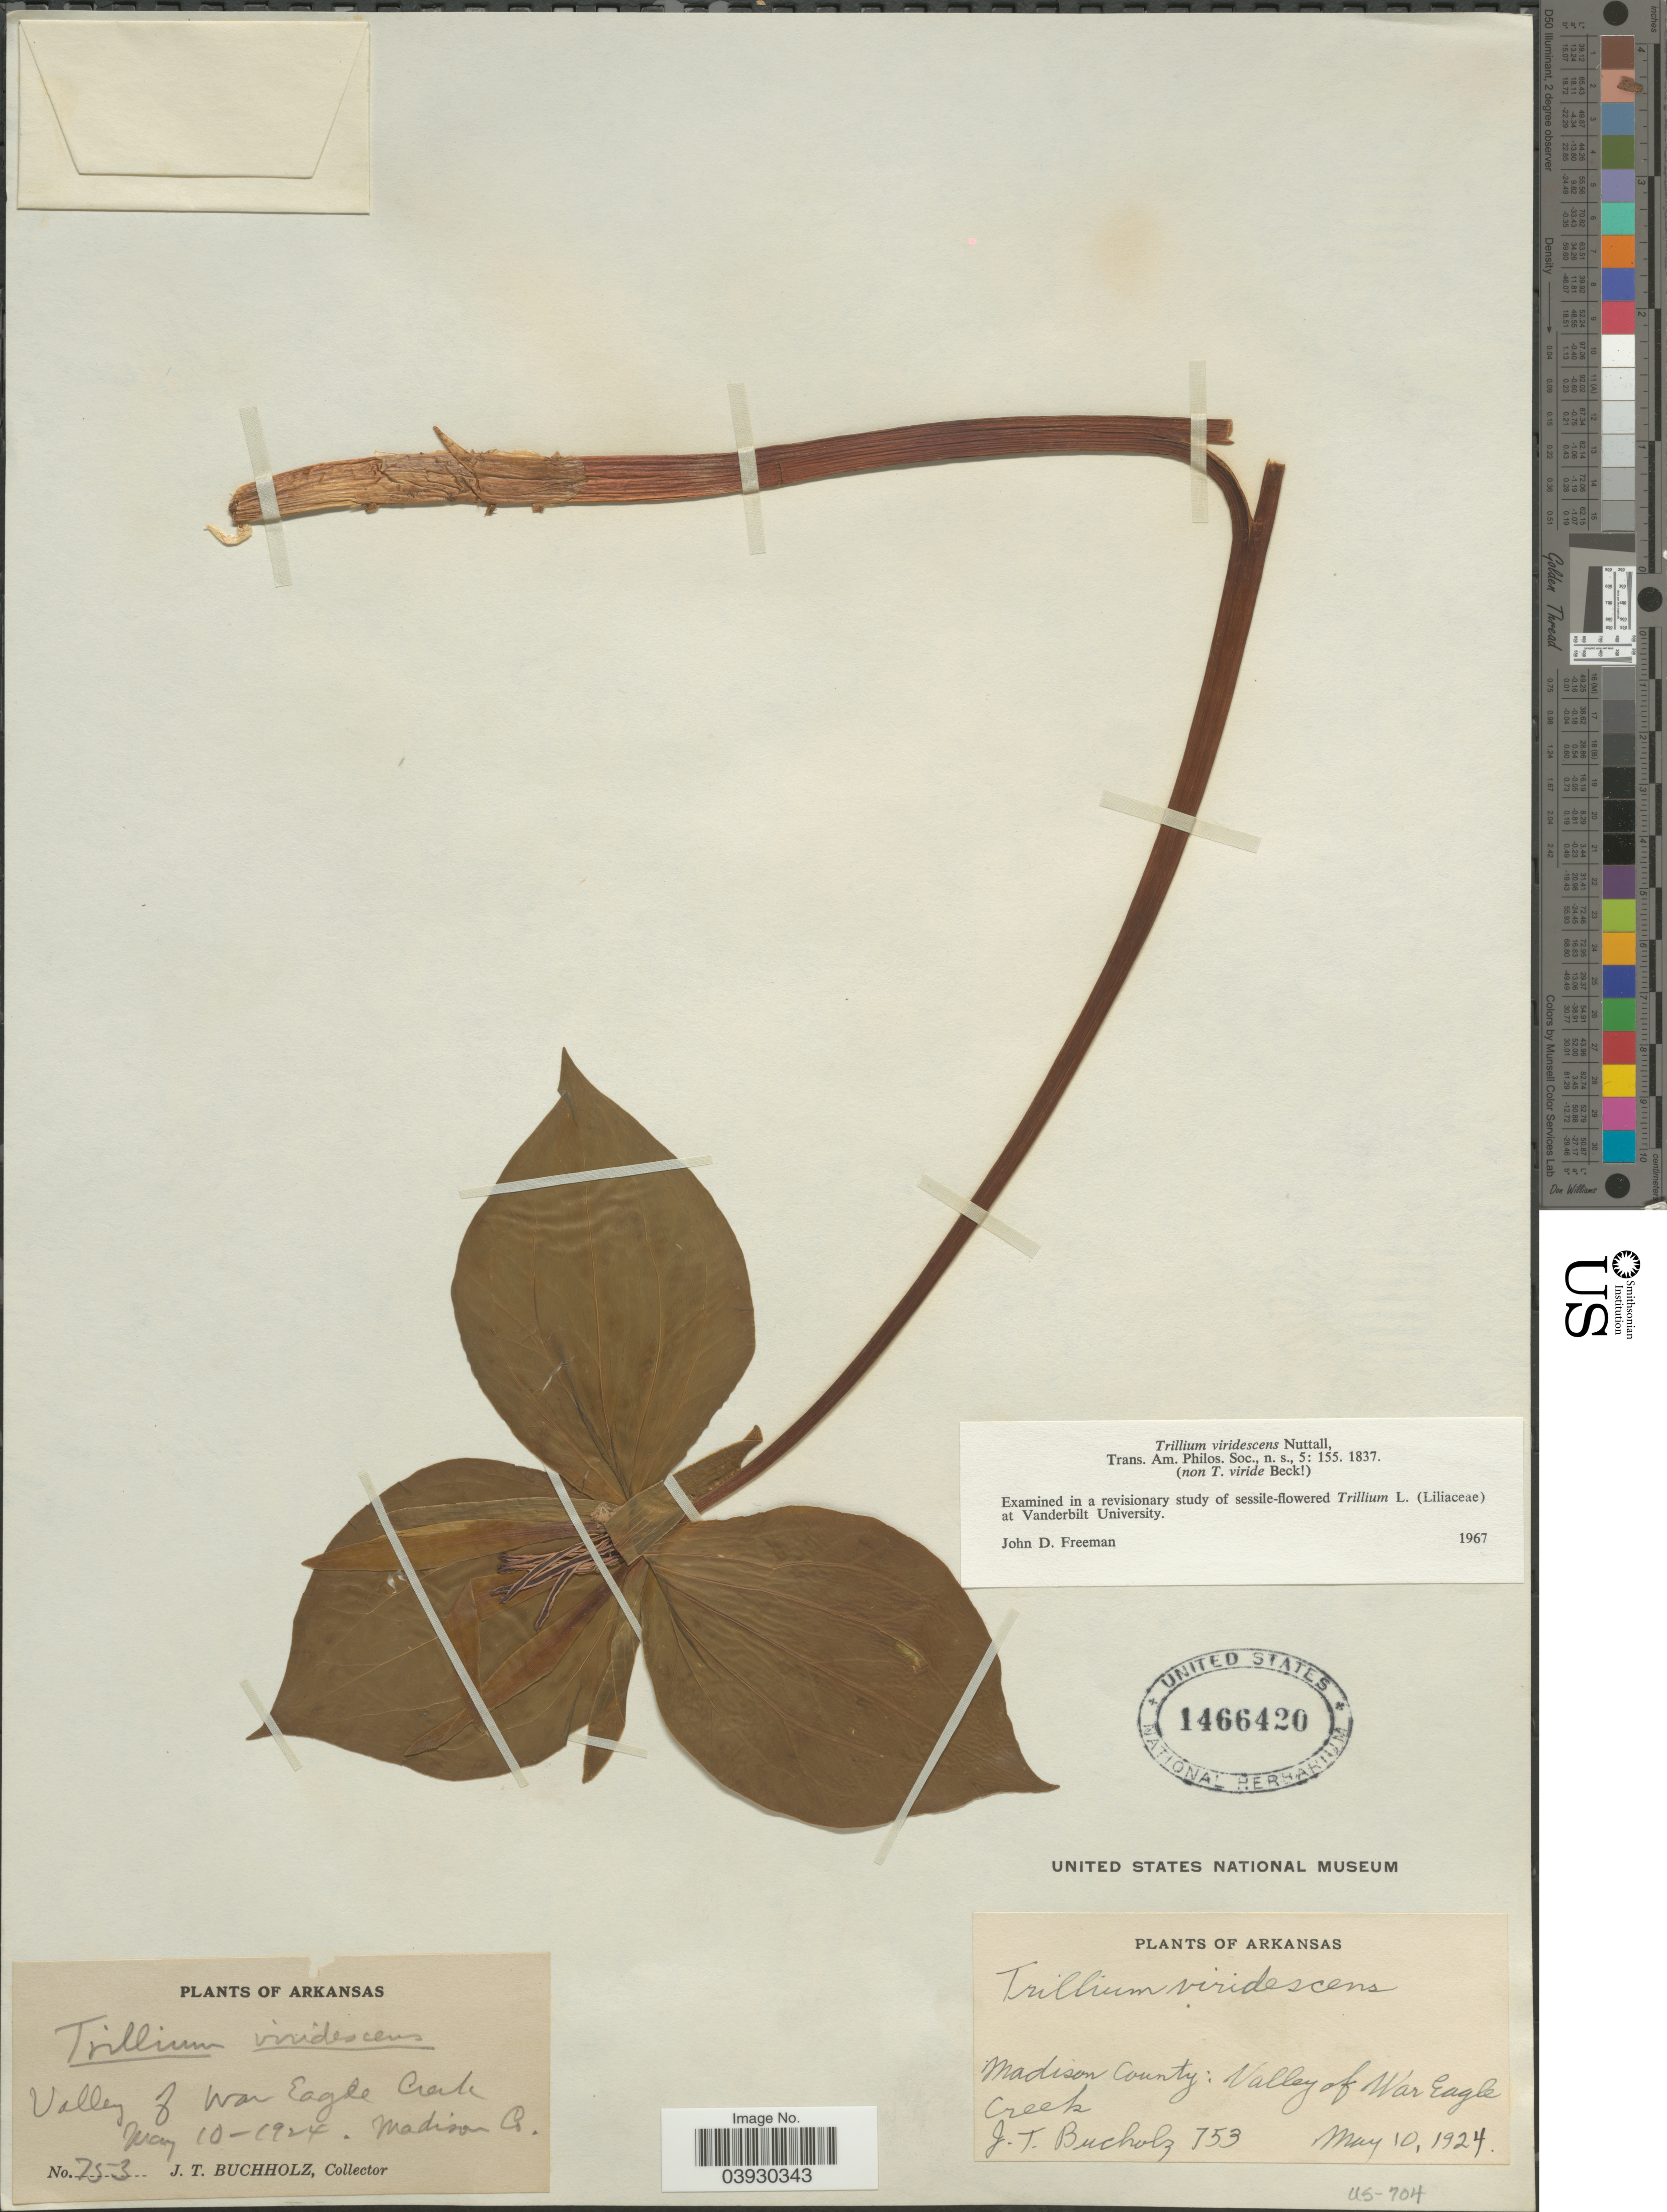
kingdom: Plantae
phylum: Tracheophyta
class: Liliopsida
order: Liliales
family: Melanthiaceae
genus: Trillium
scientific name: Trillium viridescens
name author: Nutt.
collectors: J. T. Buchholz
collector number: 753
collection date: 1924-05-10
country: United States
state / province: Arkansas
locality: Madison County: Valley of War Eagle Creek.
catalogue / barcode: US 1466420